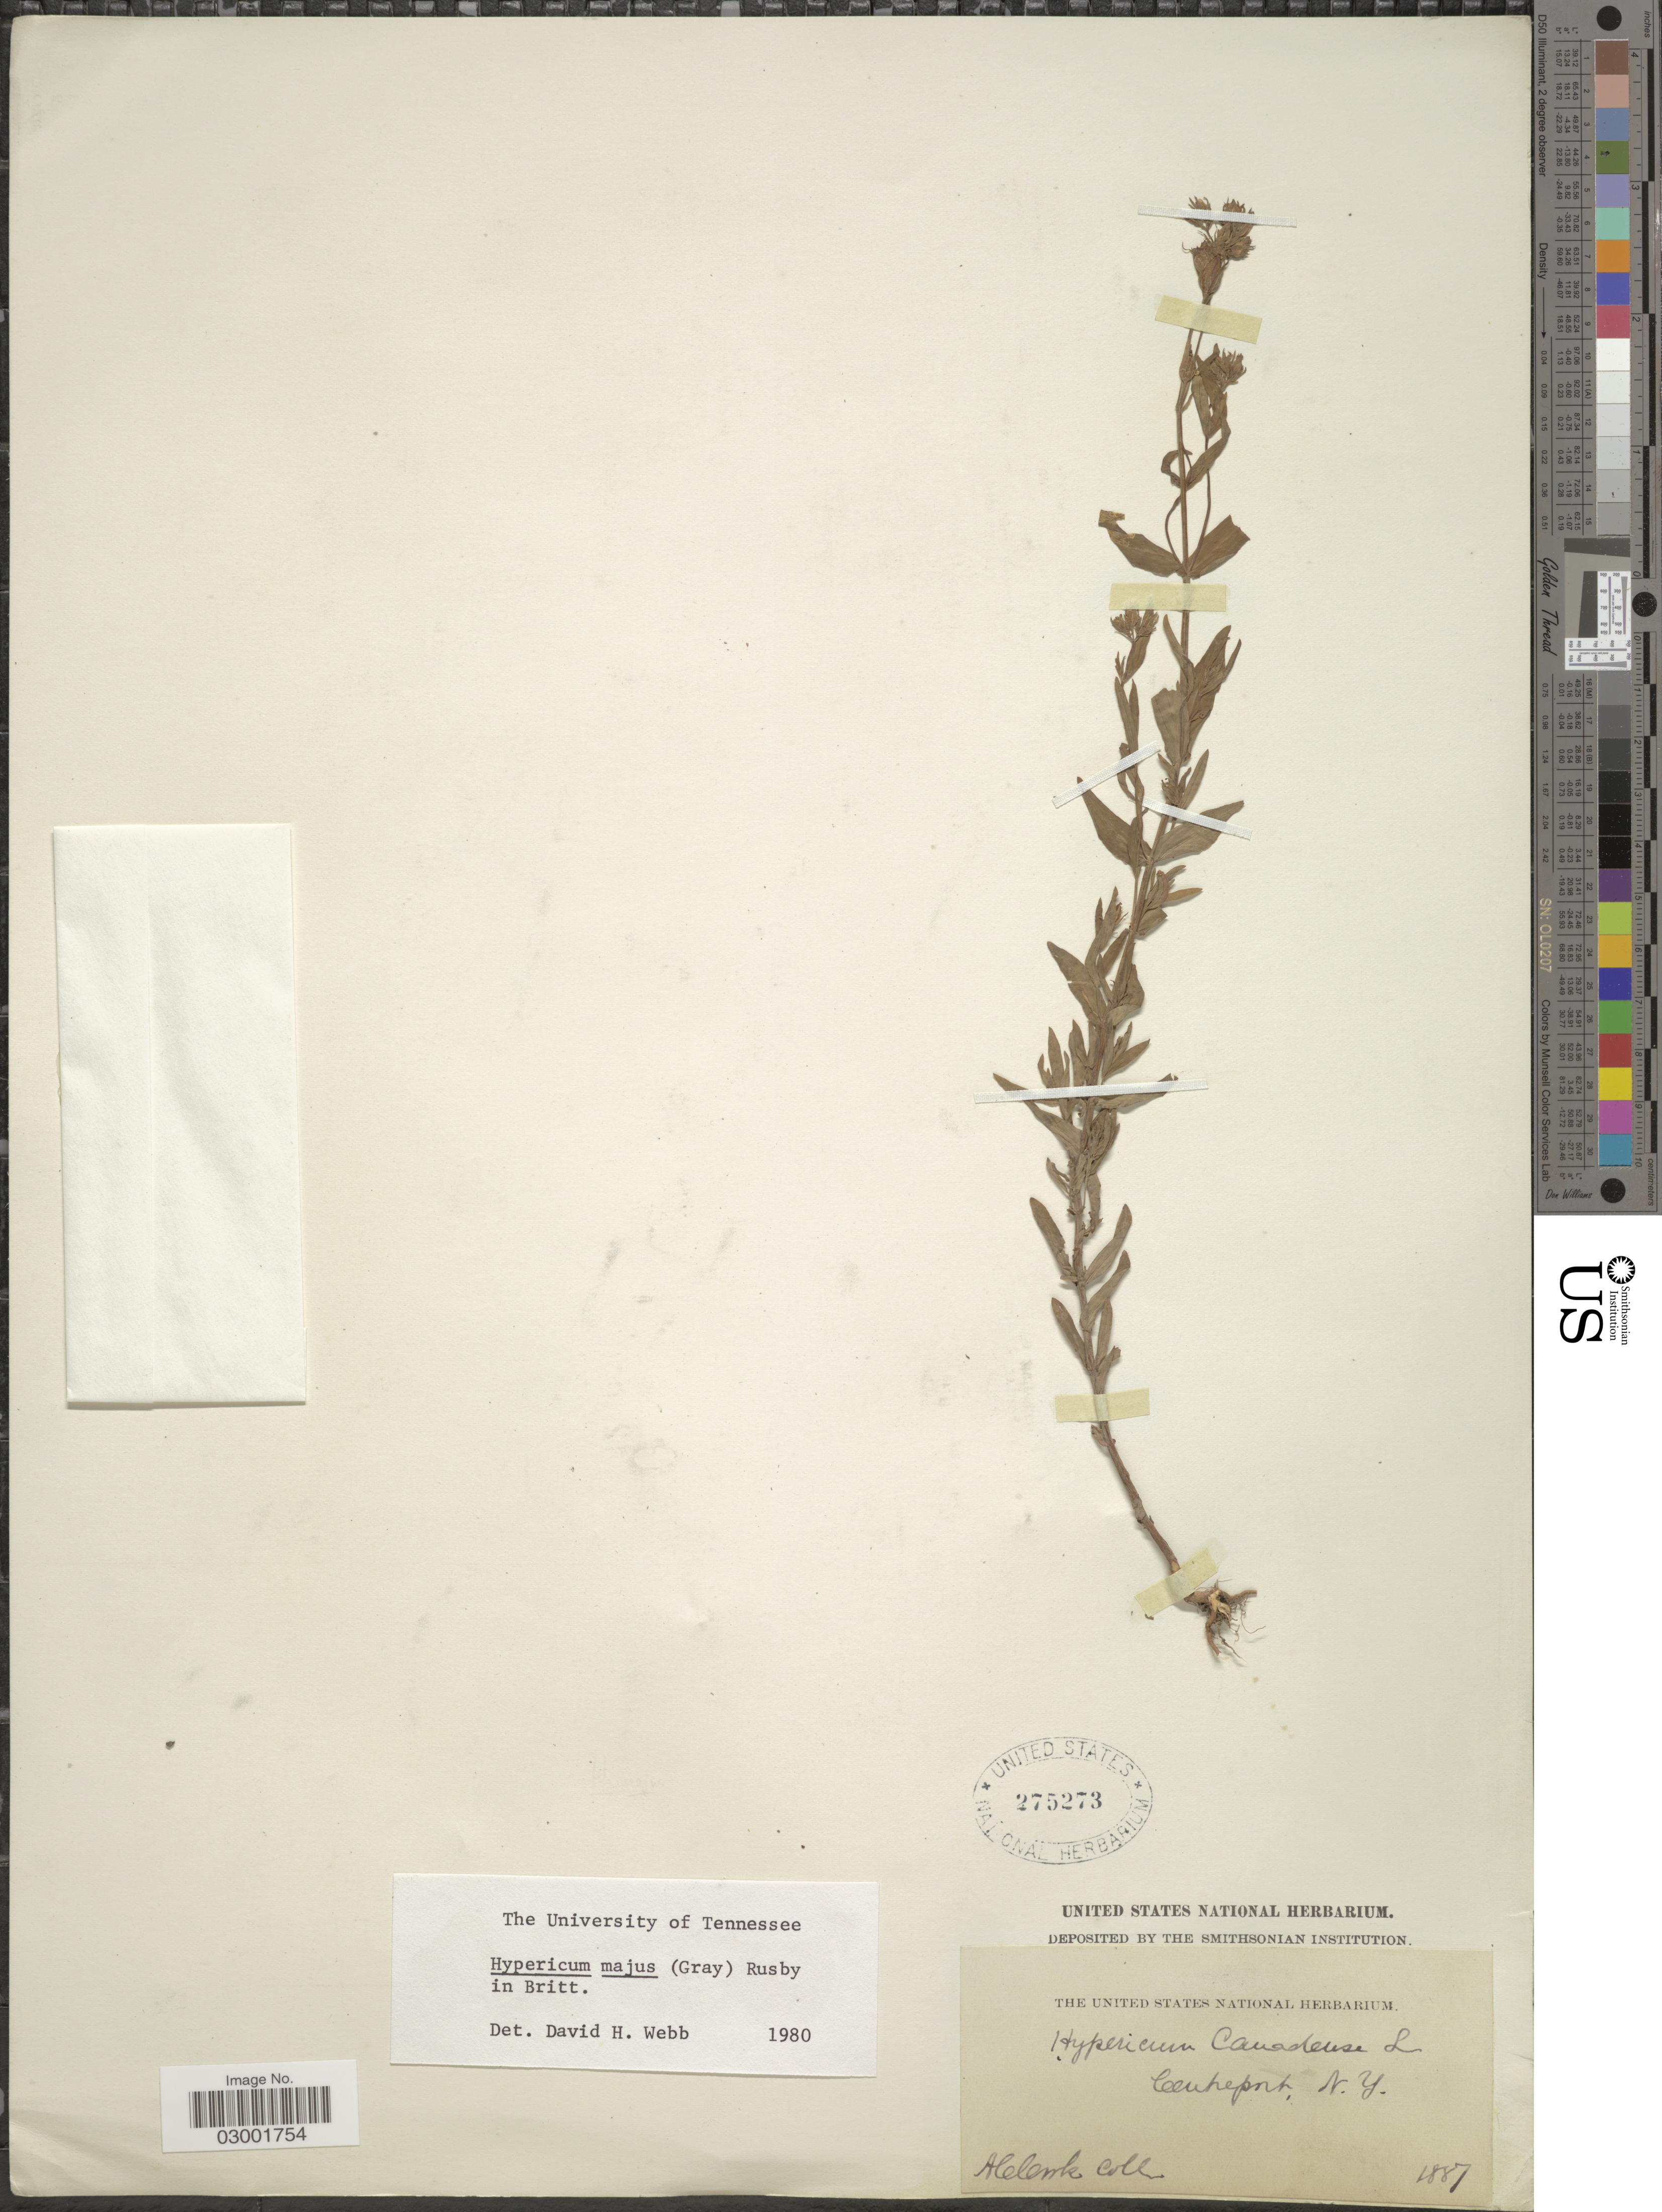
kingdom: Plantae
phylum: Tracheophyta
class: Magnoliopsida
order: Malpighiales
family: Hypericaceae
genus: Hypericum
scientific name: Hypericum majus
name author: (A. Gray) Britton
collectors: A. Cook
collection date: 1887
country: United States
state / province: New York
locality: Centreport, N.Y.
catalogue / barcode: US 275273